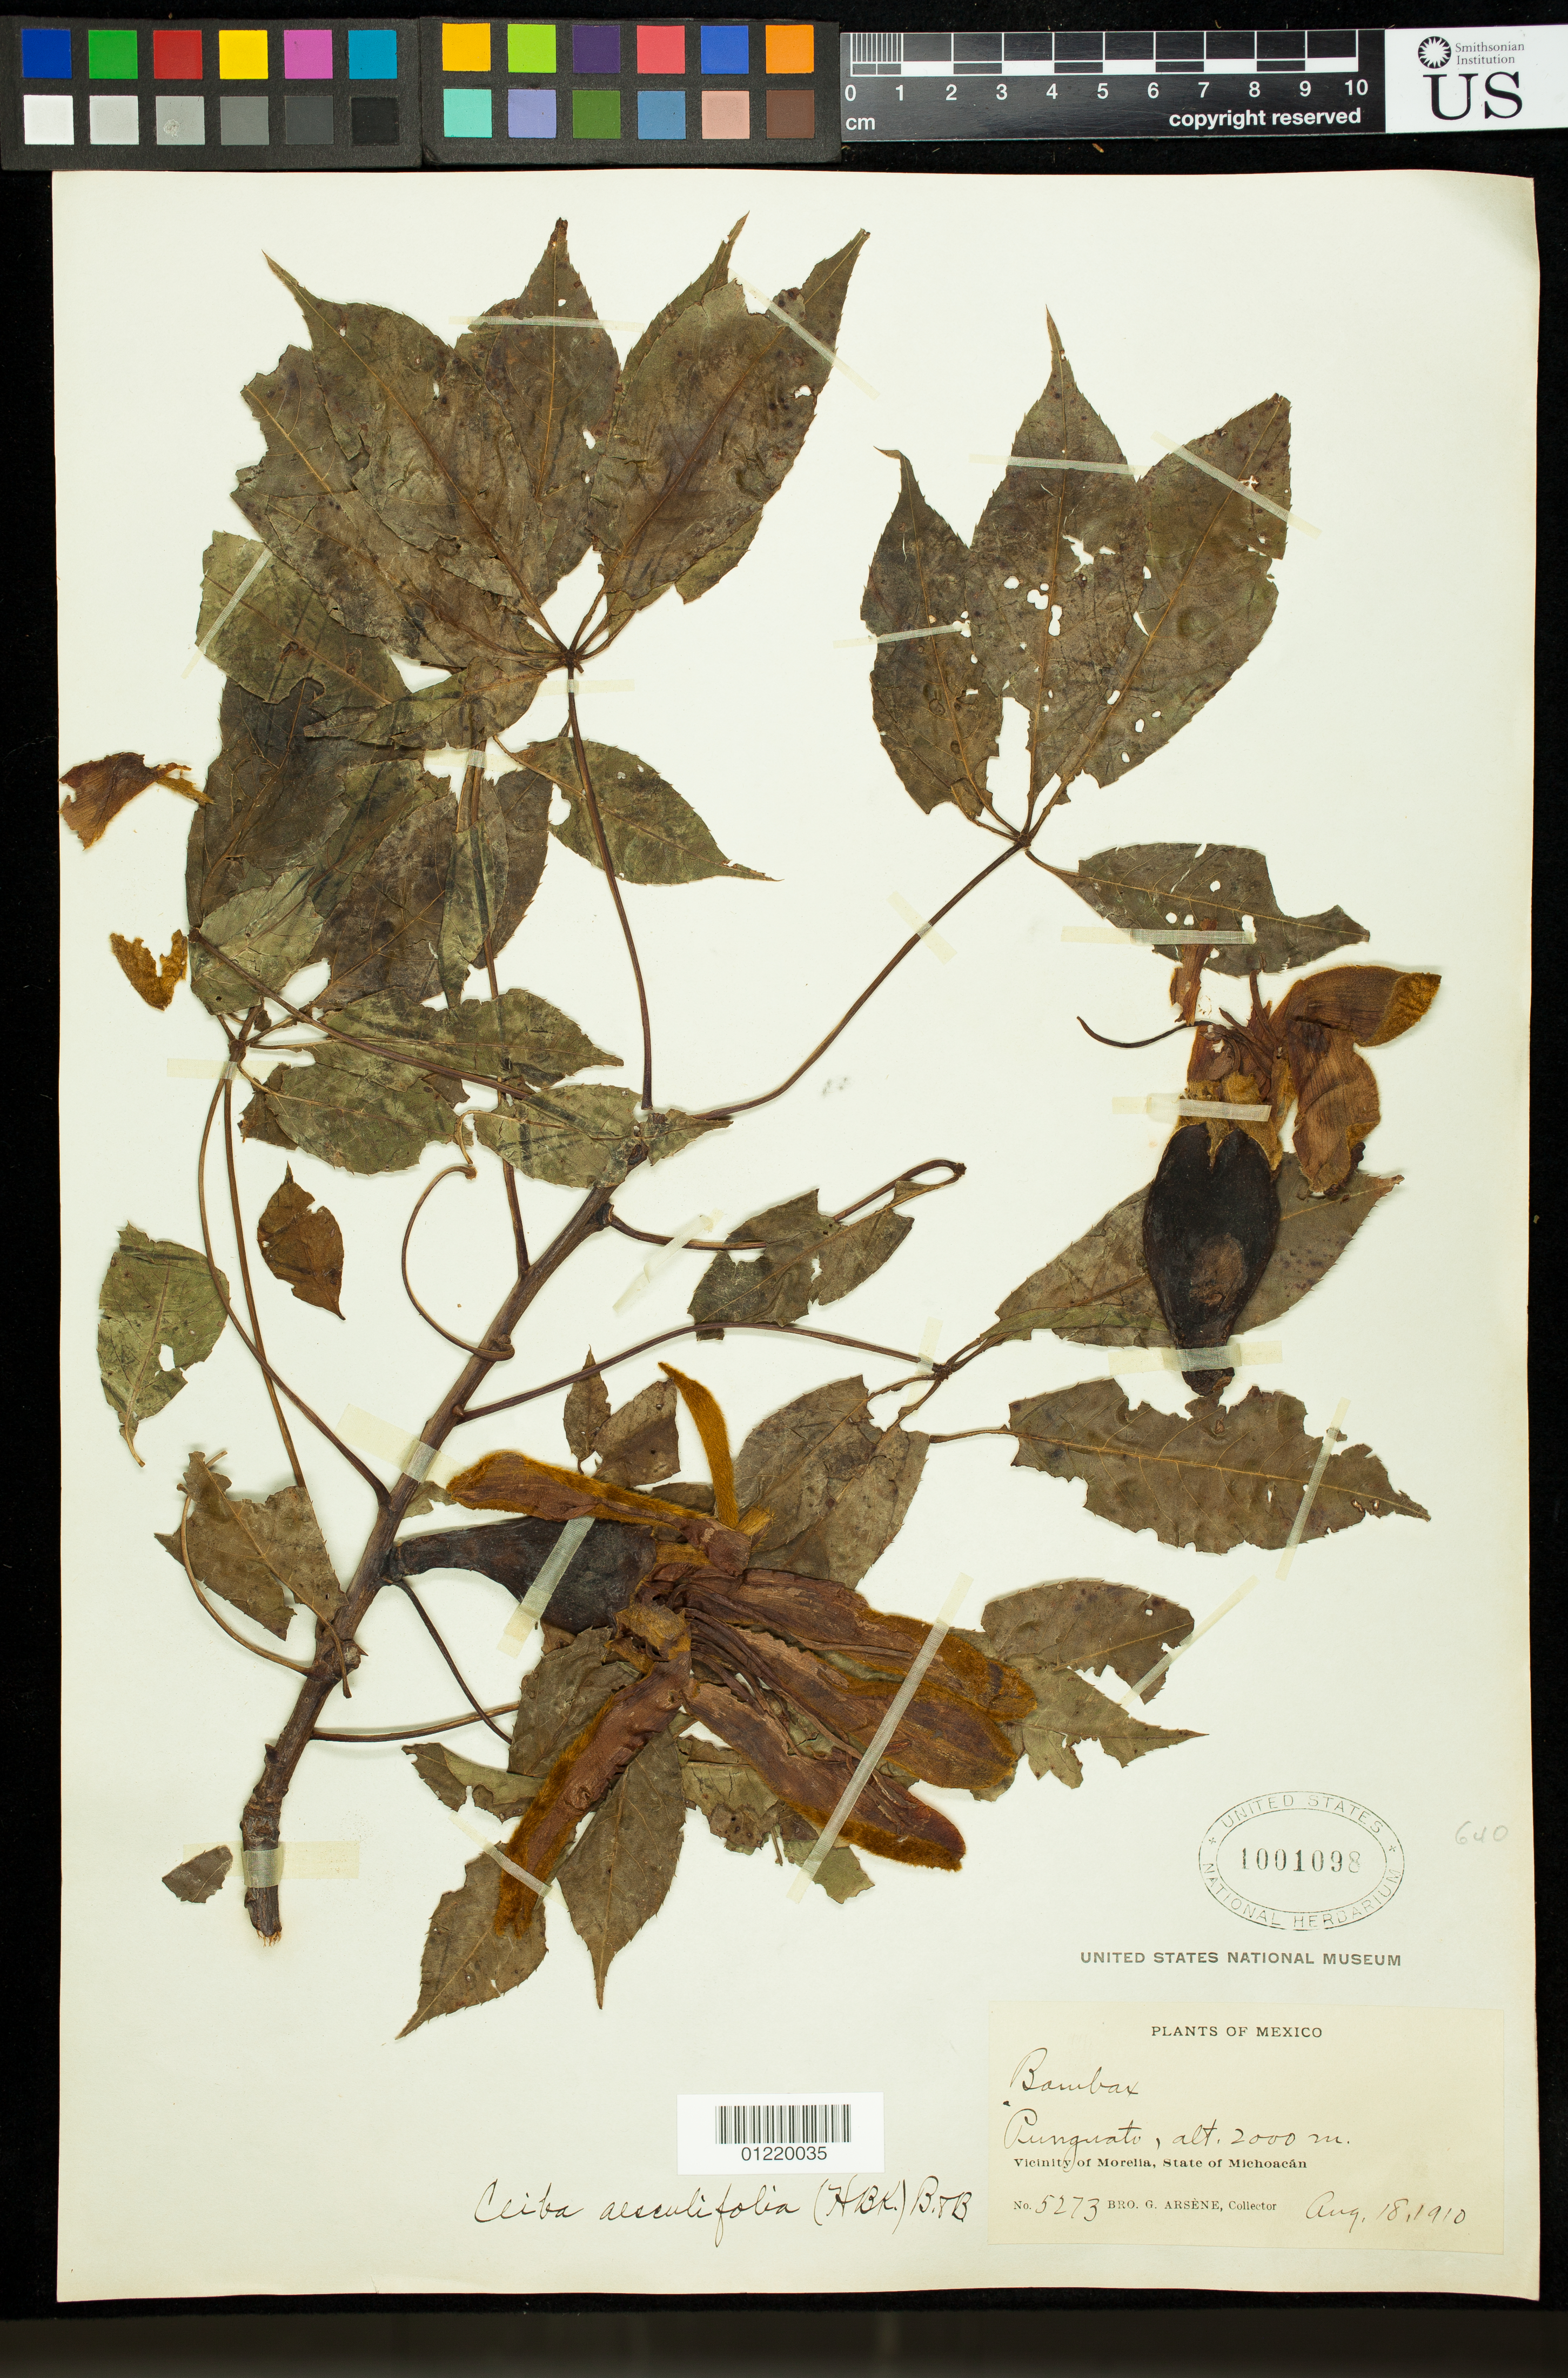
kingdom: Plantae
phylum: Tracheophyta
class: Magnoliopsida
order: Malvales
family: Malvaceae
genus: Ceiba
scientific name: Ceiba aesculifolia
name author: (Kunth) Britten & Baker f.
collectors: Bro. G. Arsène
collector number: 5273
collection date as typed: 8/18/1910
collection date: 1910-08-18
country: Mexico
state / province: Michoacán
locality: Punguato, Vicinity of Morelia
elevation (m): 2000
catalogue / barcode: US 1001098